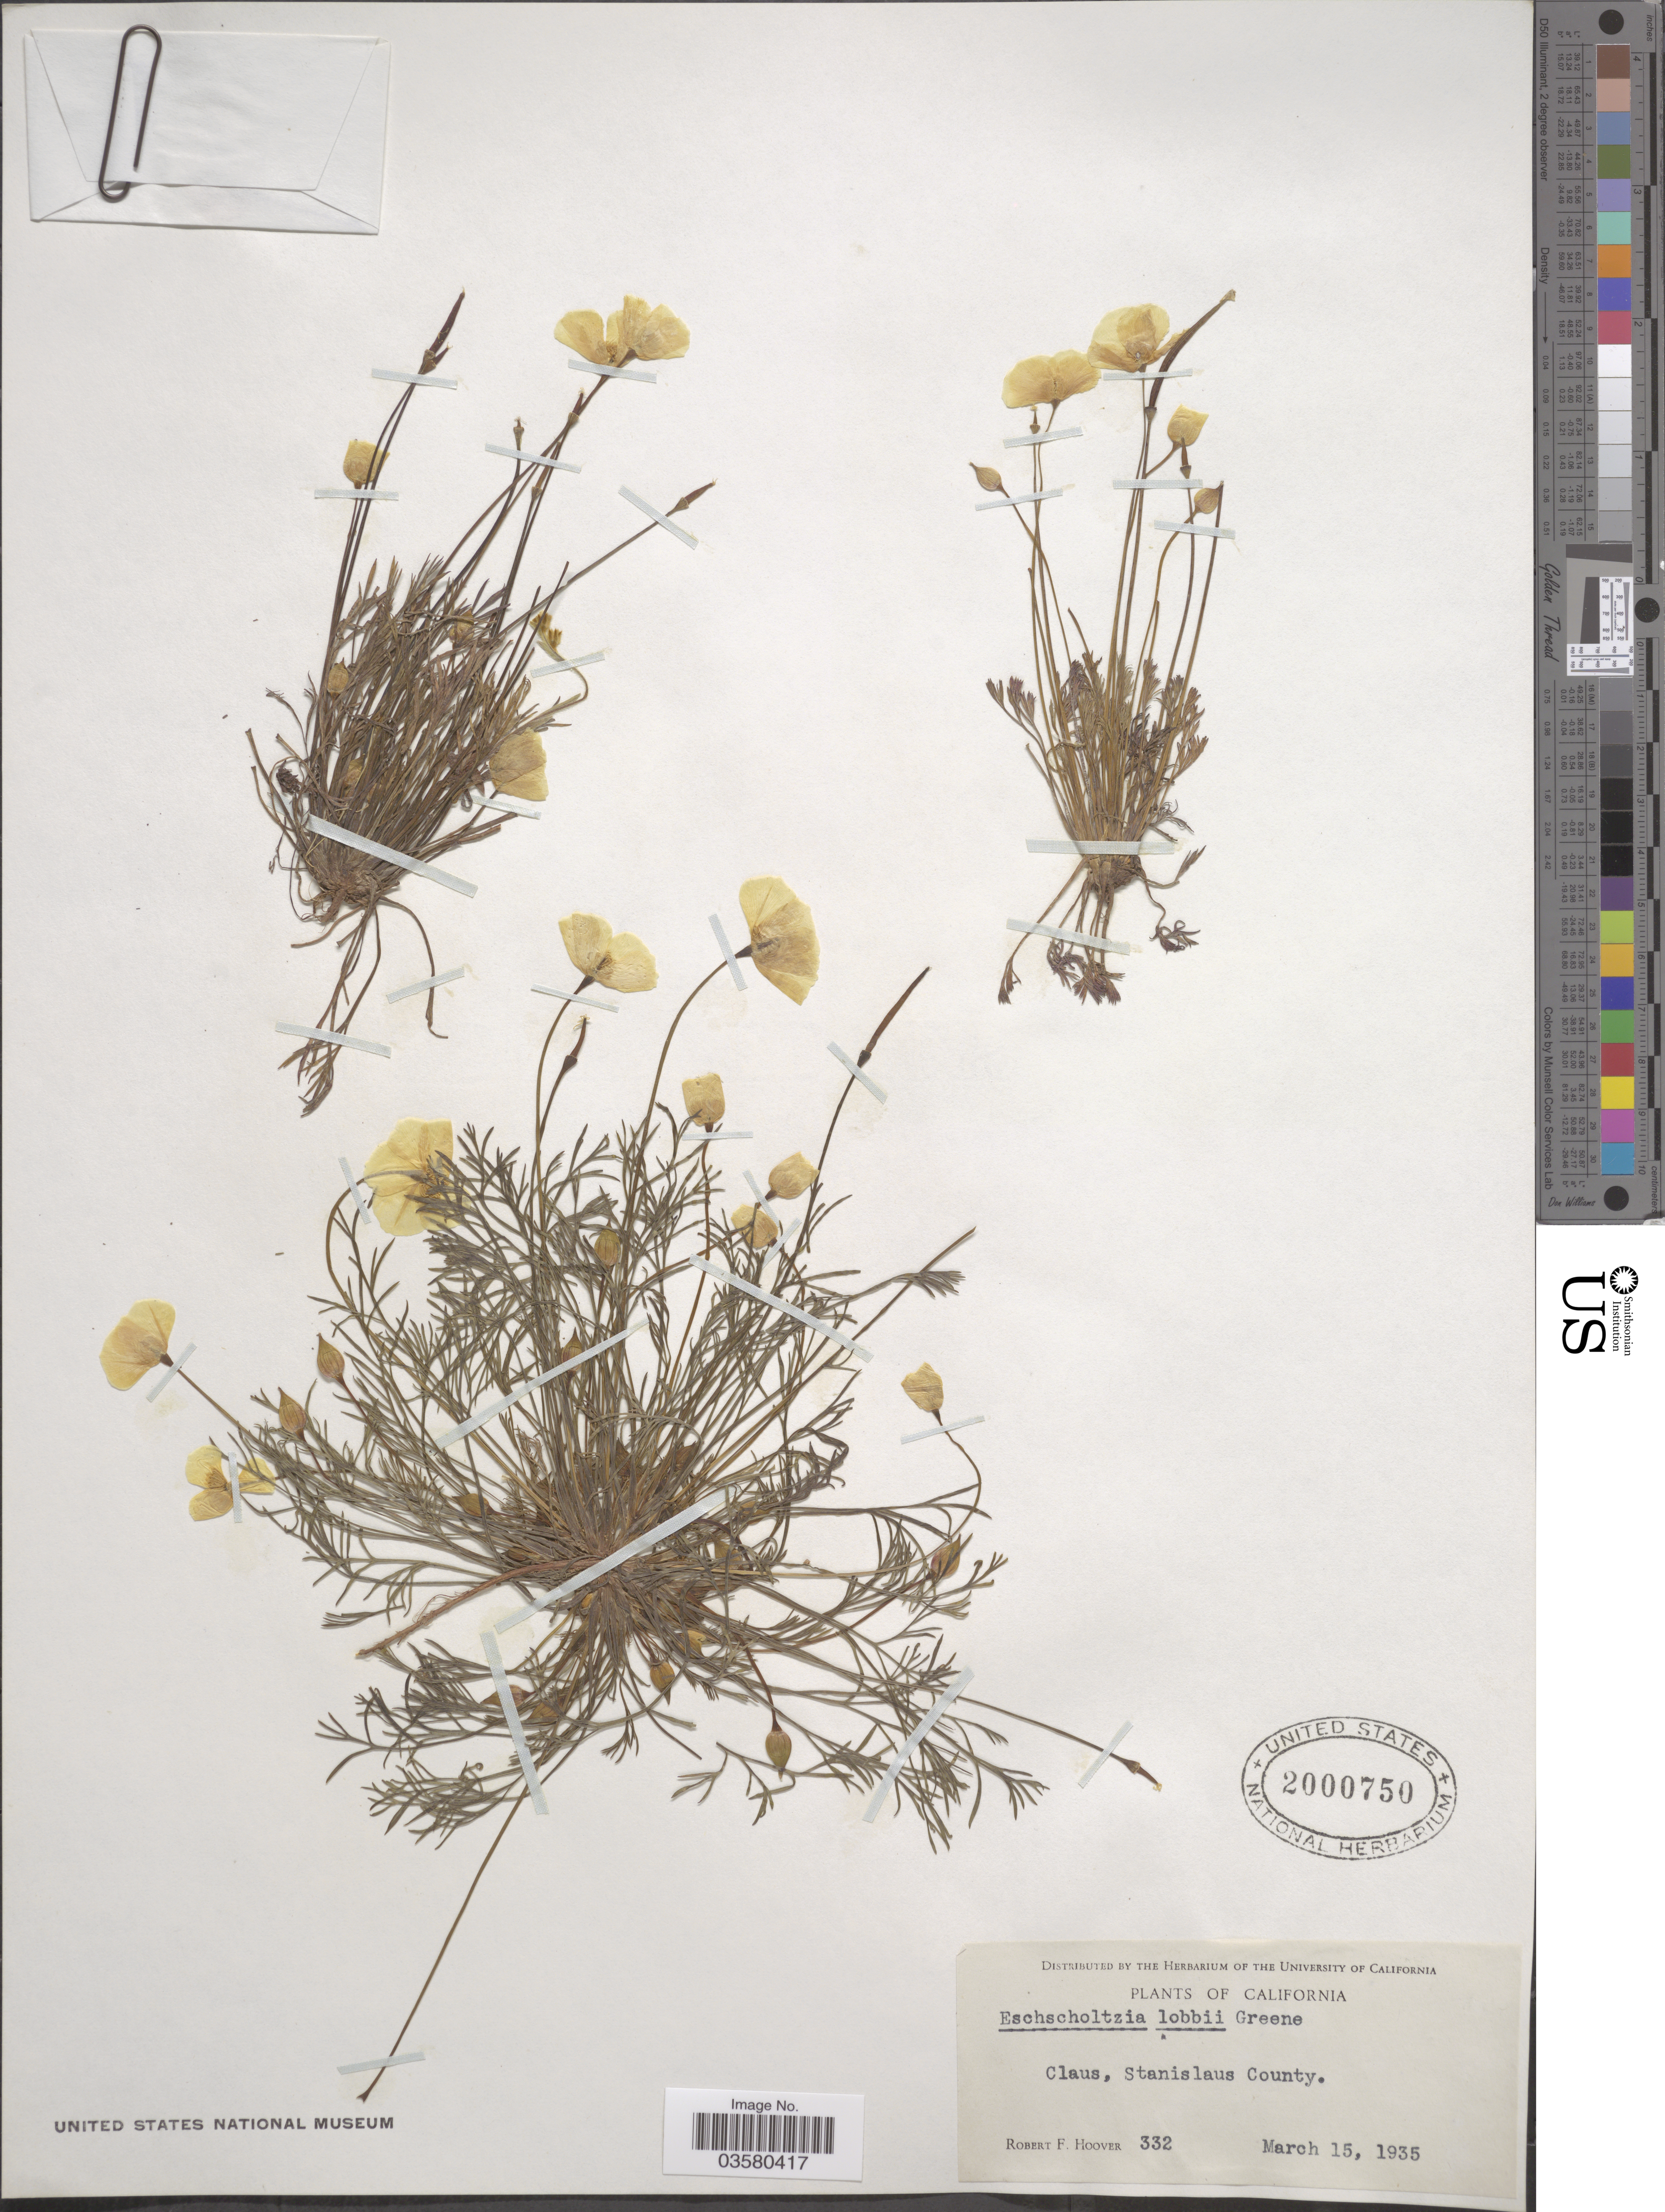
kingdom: Plantae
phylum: Tracheophyta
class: Magnoliopsida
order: Ranunculales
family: Papaveraceae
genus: Eschscholzia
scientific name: Eschscholzia lobbii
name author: Greene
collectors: R. F. Hoover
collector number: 332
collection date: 1935-03-15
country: United States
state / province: California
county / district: Stanislaus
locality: Claus, Stanislaus County.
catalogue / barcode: US 2000750